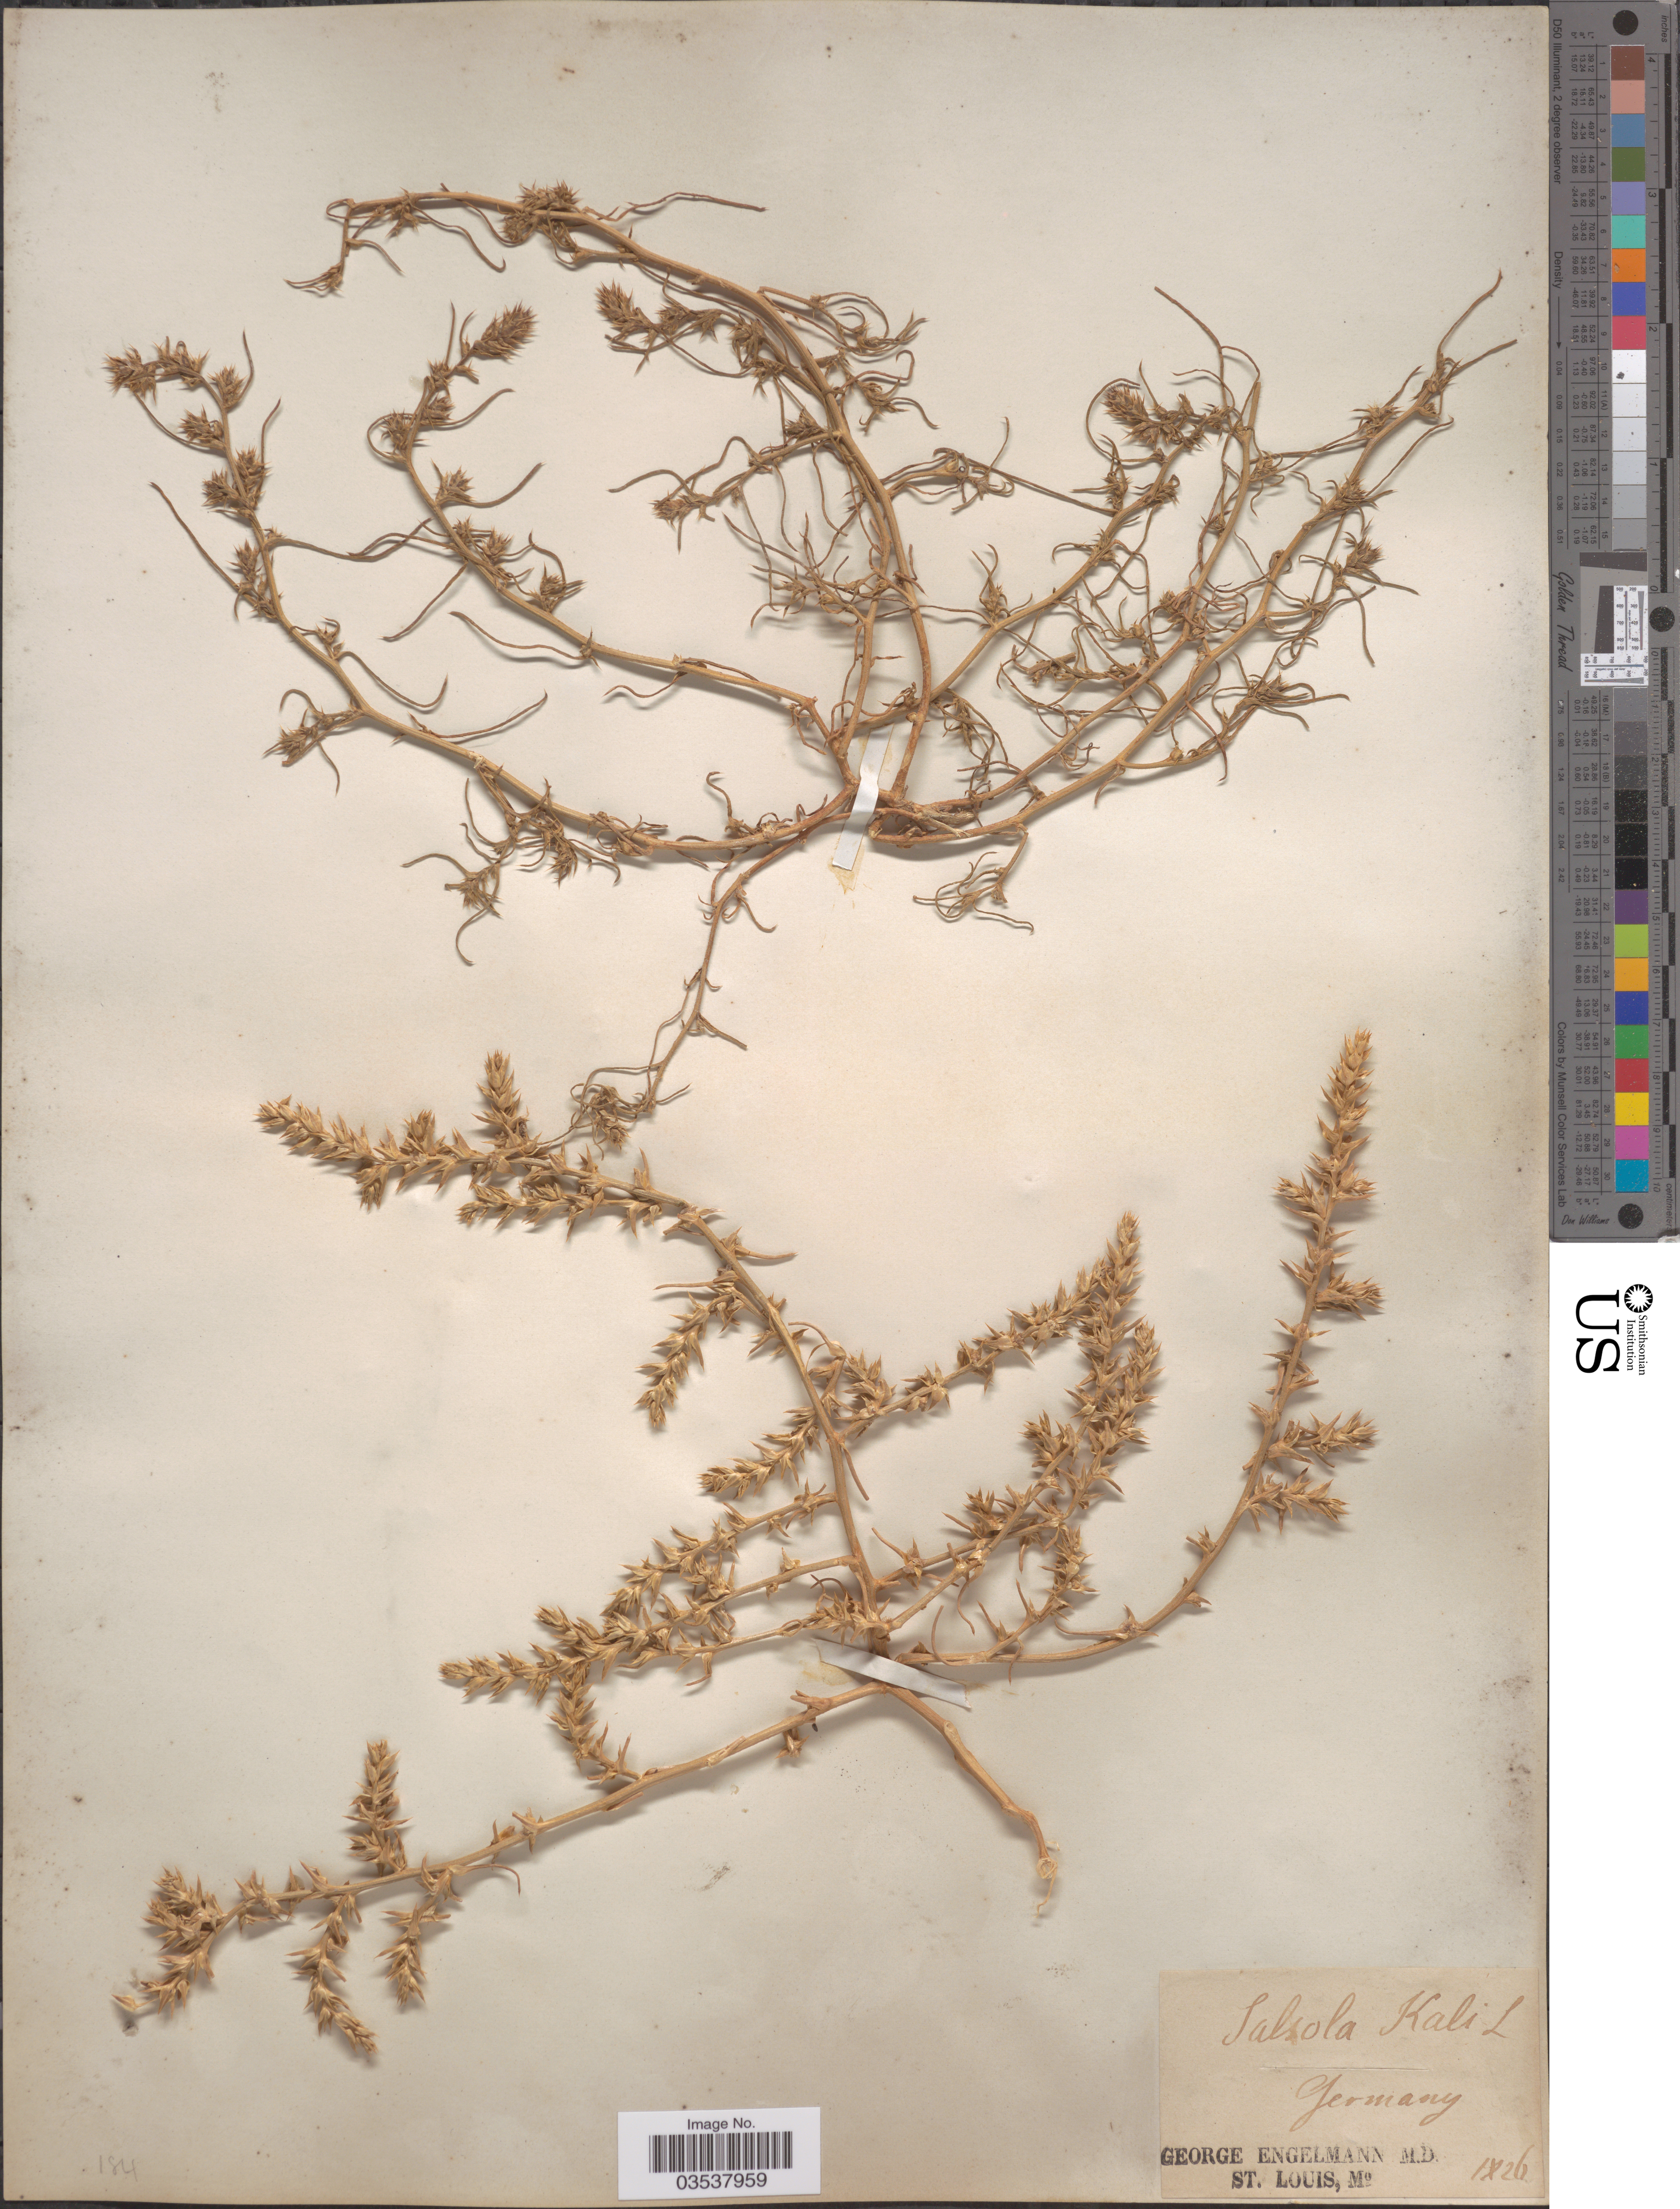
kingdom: Plantae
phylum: Tracheophyta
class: Magnoliopsida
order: Caryophyllales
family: Amaranthaceae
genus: Salsola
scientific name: Salsola kali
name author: L.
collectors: G. Engelmann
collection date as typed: Transcribed d/m/y: /9/26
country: Germany